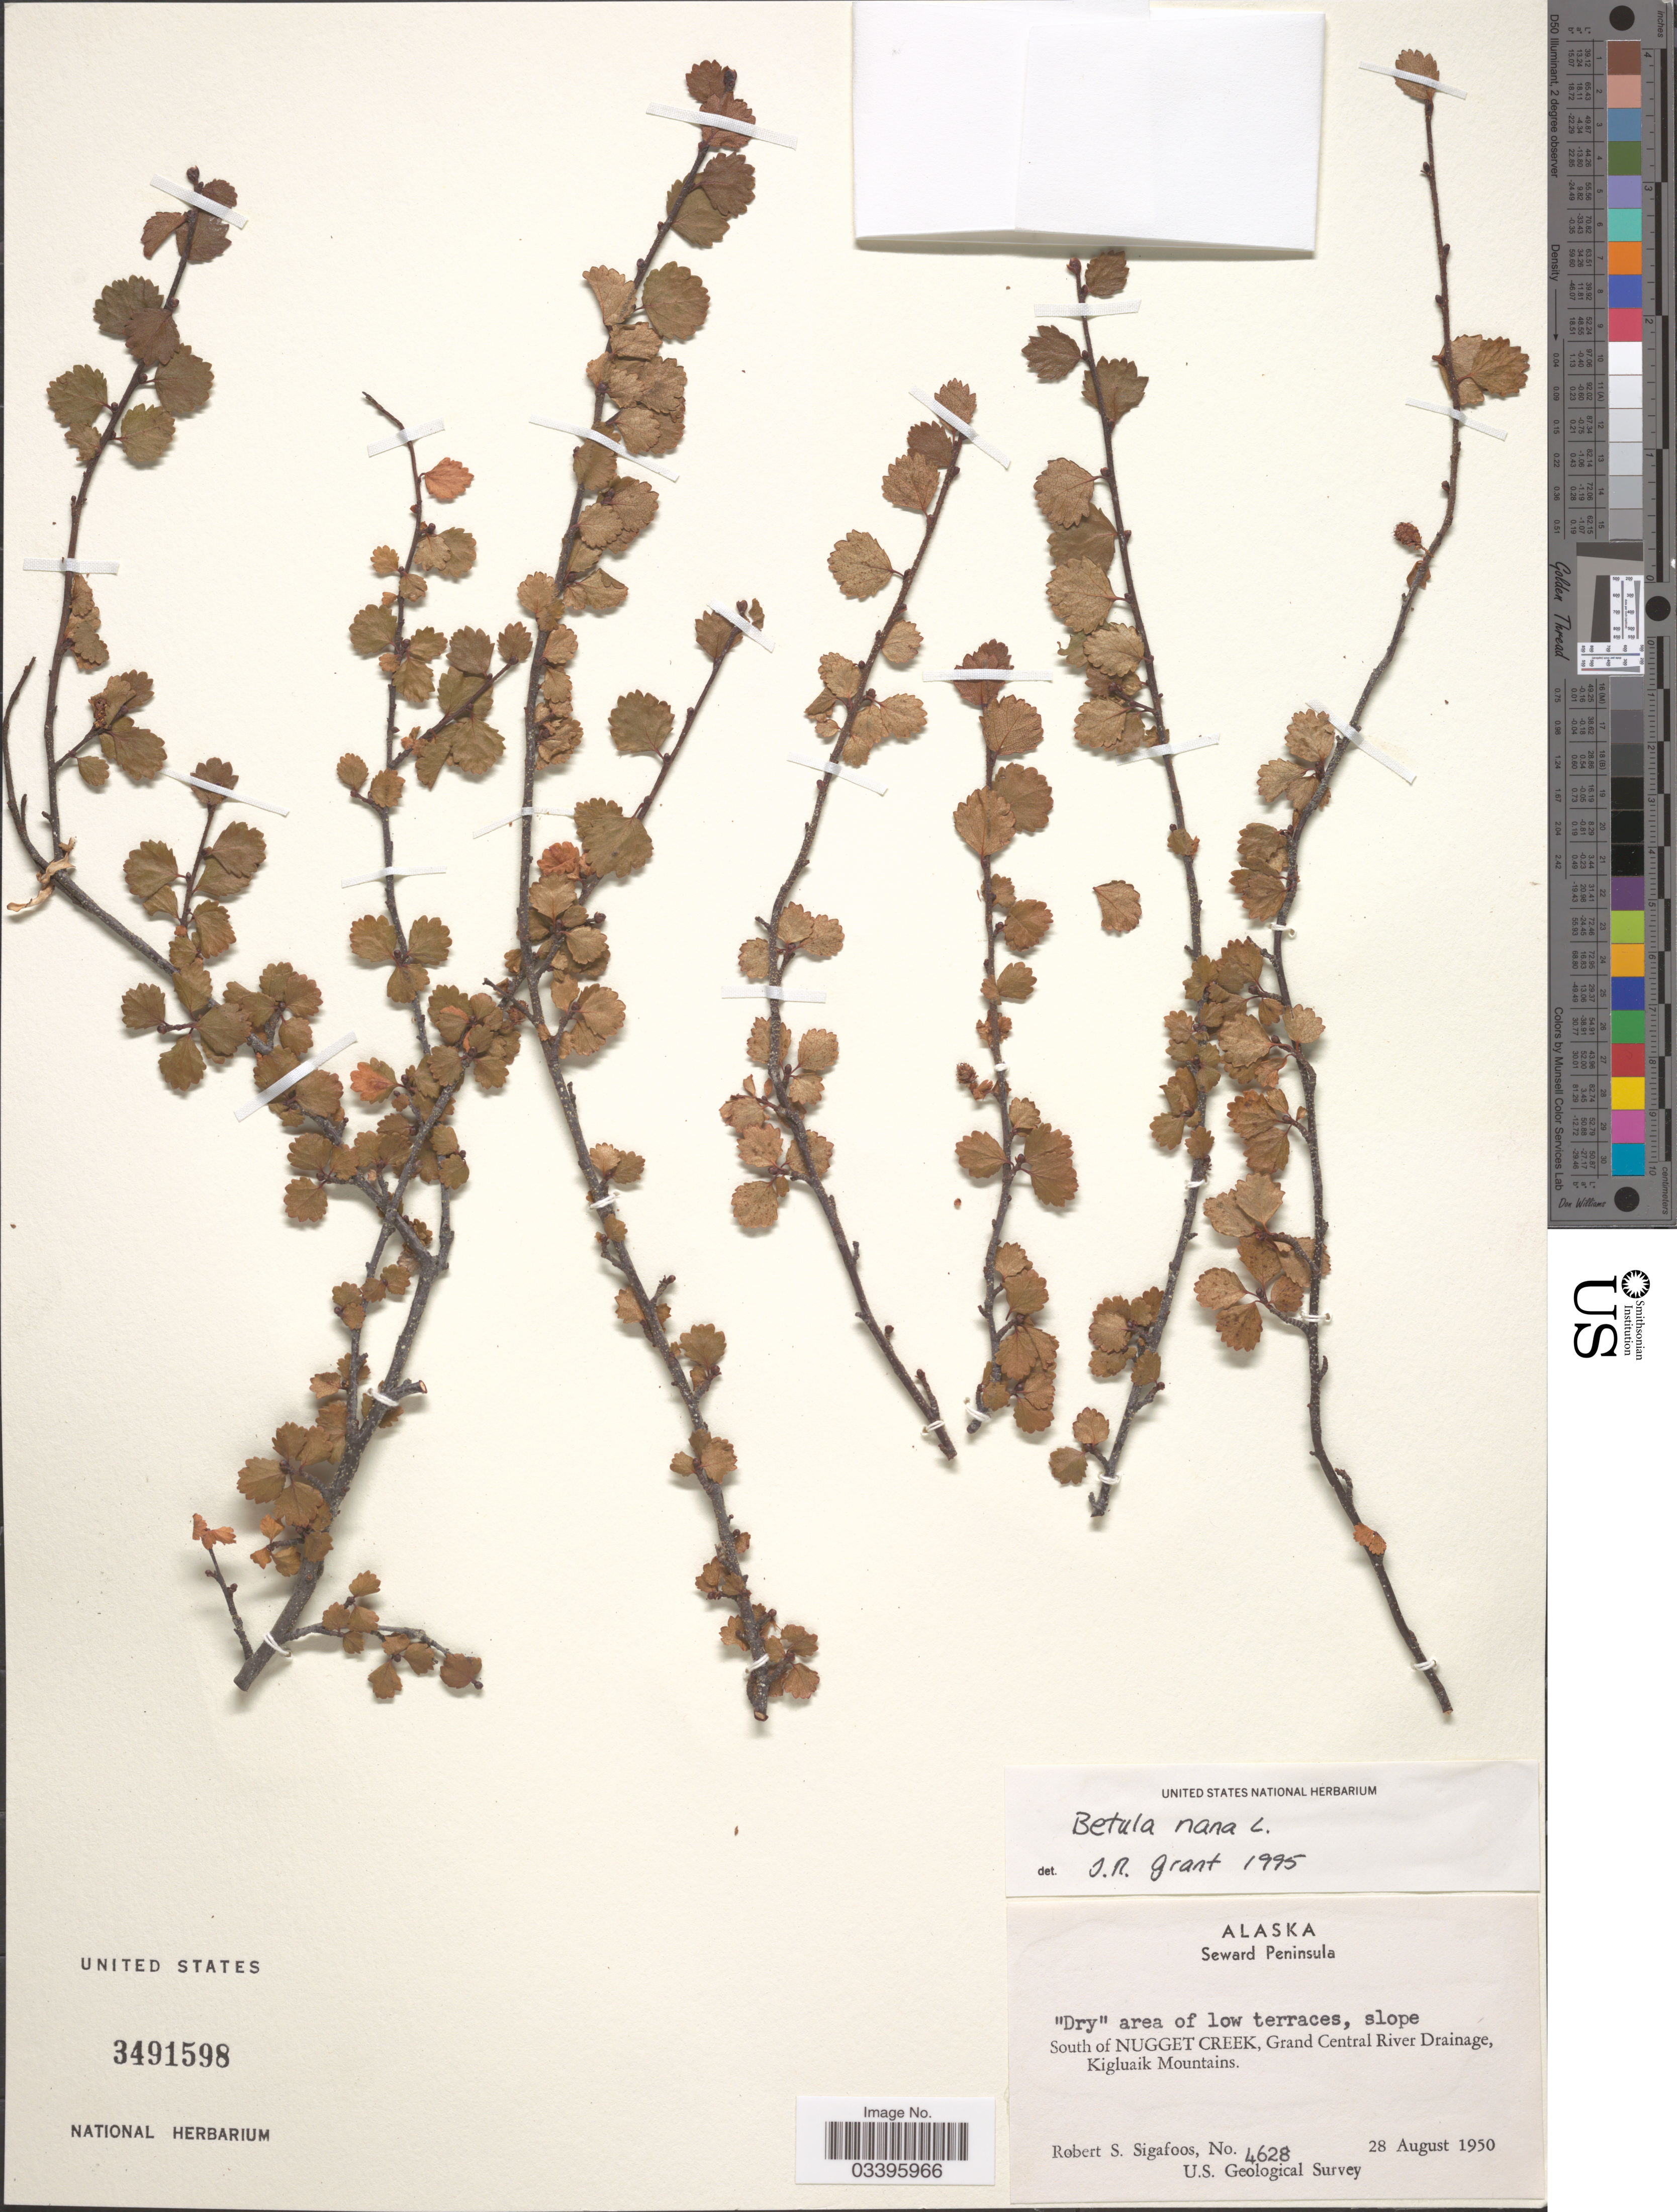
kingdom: Plantae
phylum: Tracheophyta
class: Magnoliopsida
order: Fagales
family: Betulaceae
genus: Betula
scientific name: Betula nana subsp. exilis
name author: L.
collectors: R. Sigafoos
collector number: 4628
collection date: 1950-08-28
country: United States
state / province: Alaska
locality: Seward Peninsula. Slope South of Nugget Creek, Grand Central River Drainage, Kigluaik Mountains.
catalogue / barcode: US 3491598